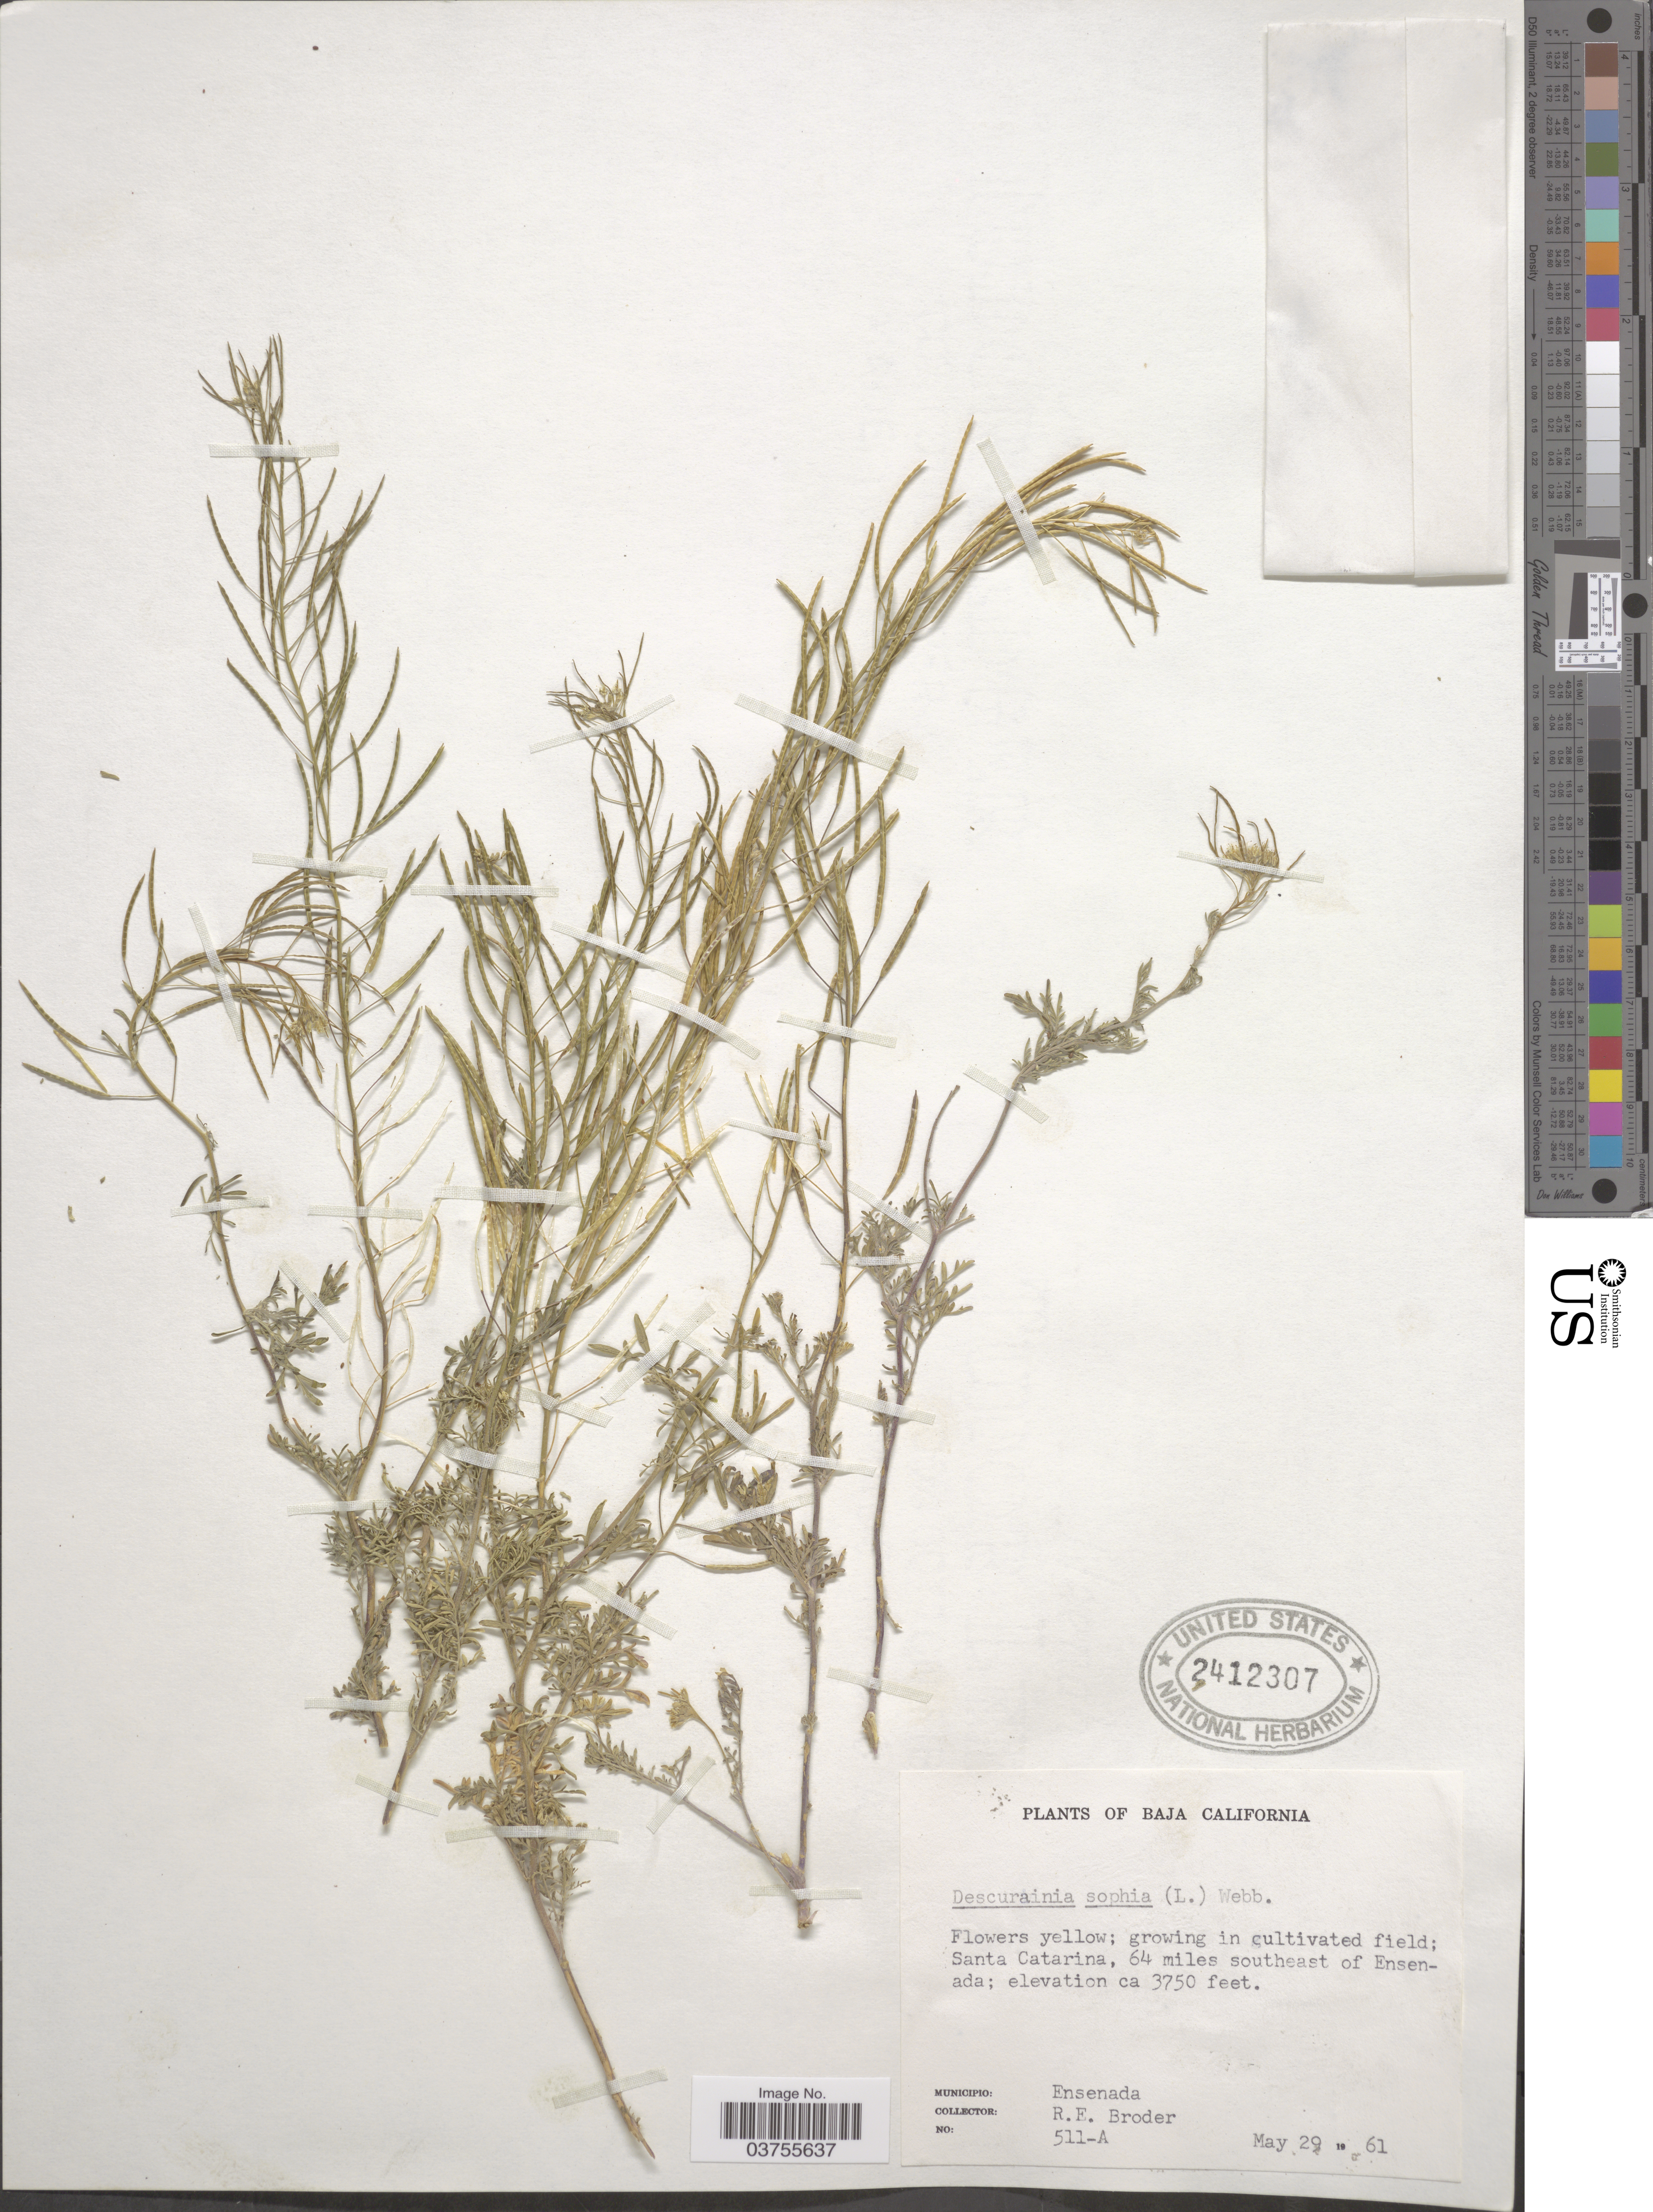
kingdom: Plantae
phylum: Tracheophyta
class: Magnoliopsida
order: Brassicales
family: Brassicaceae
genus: Descurainia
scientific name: Descurainia sophia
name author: (L.) Webb ex Prantl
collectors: R. Broder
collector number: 511-A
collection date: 1961-05-29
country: Mexico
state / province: Baja California Norte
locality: Santa Catarina, 64 miles southeast of Ensenada.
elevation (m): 1143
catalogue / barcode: US 2412307